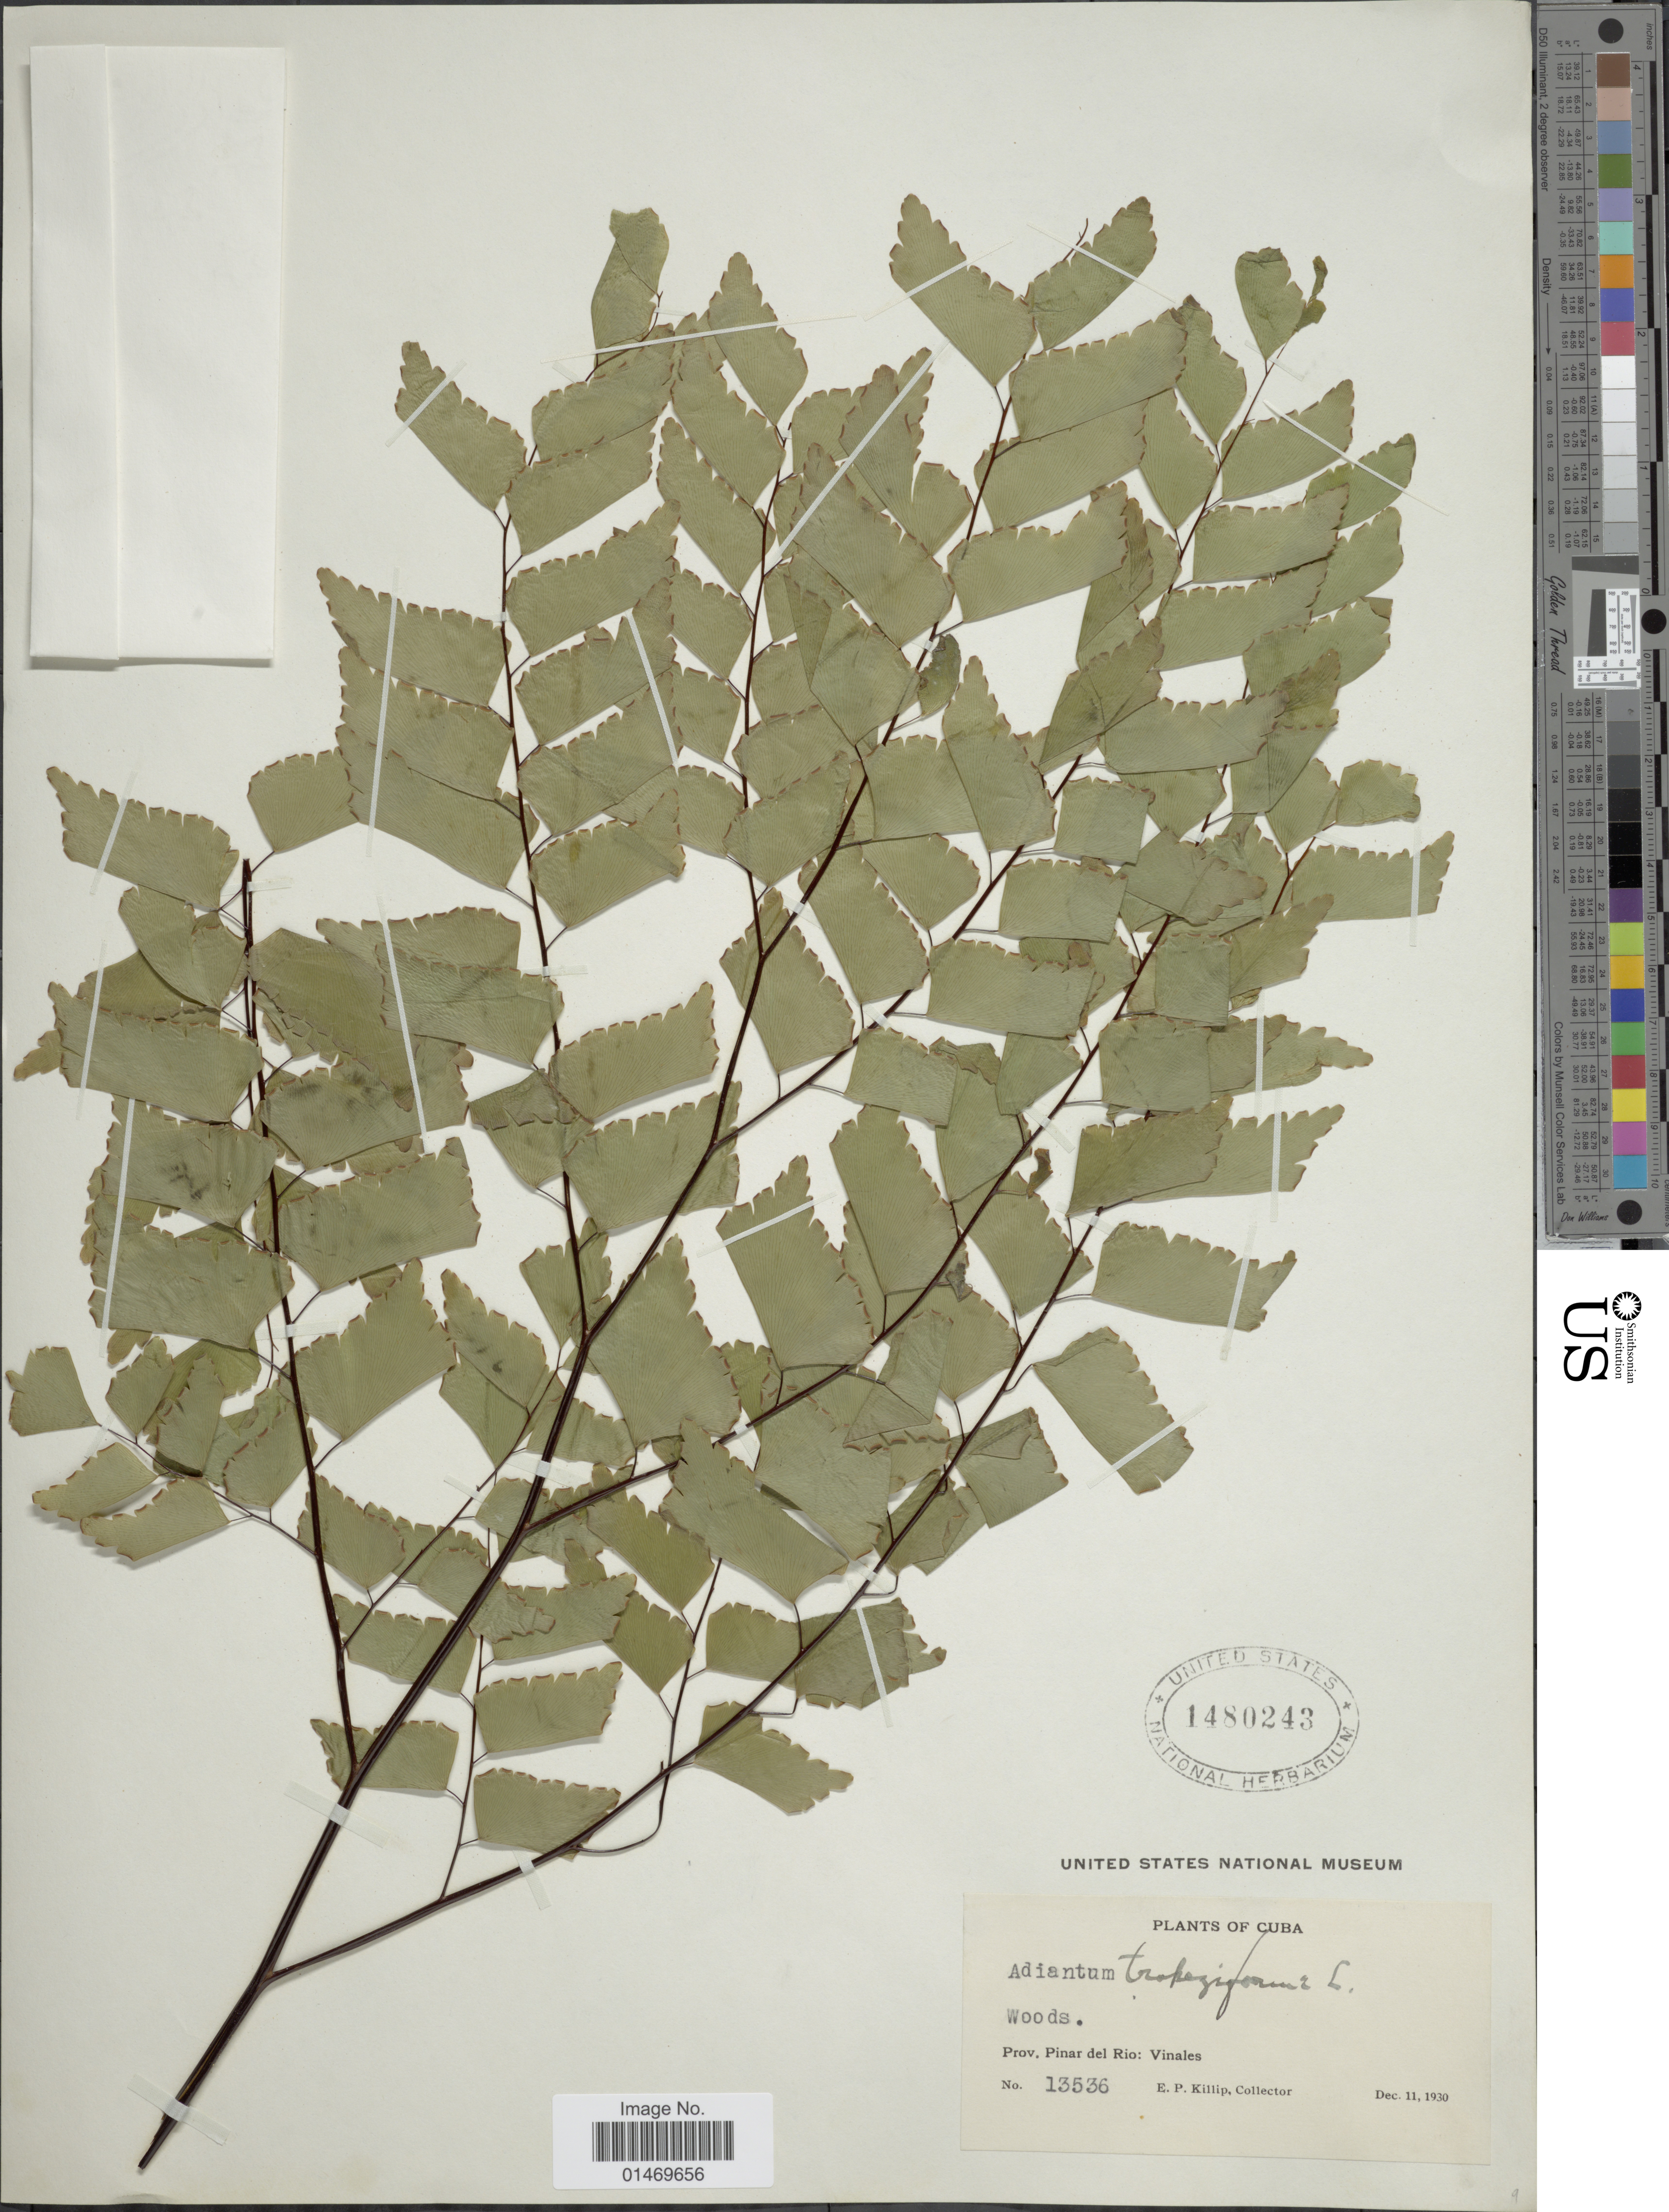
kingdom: Plantae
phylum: Tracheophyta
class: Polypodiopsida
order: Polypodiales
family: Pteridaceae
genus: Adiantum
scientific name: Adiantum trapeziforme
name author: L.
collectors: E. P. Killip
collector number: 13536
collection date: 1930-12-11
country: Cuba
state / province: Pinar del Río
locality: Cuba, Vinales.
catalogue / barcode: US 1480243